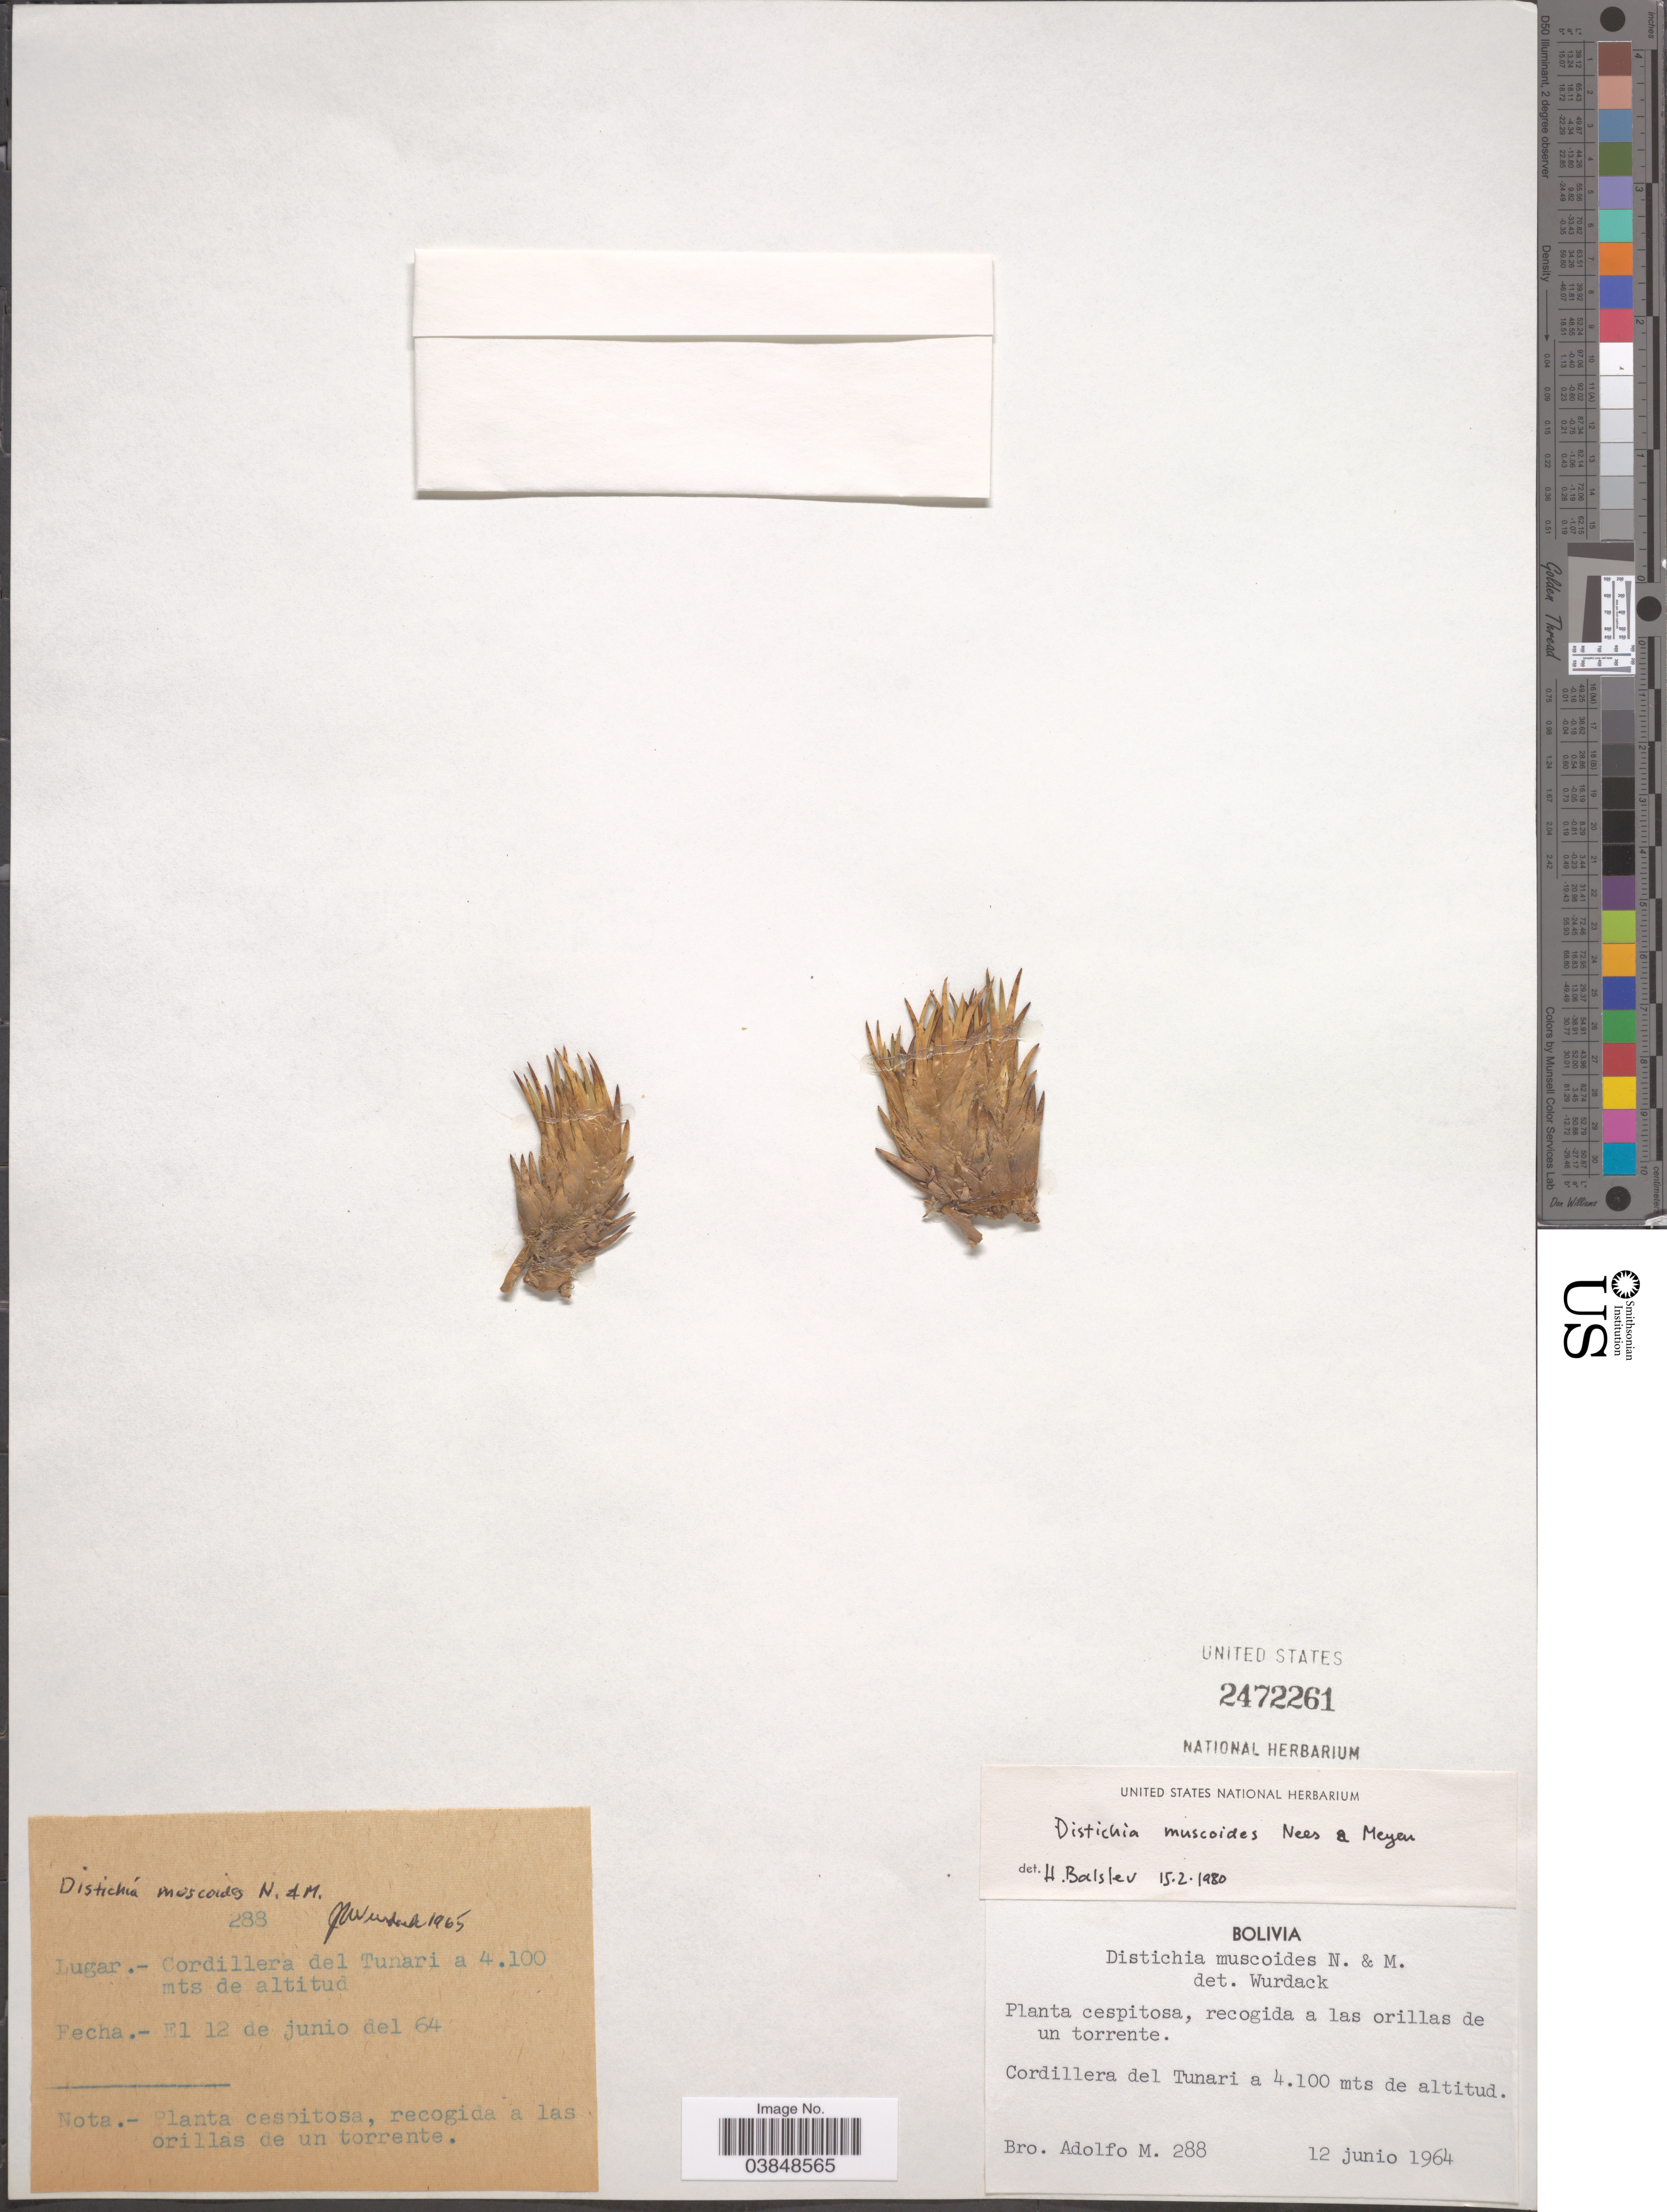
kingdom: Plantae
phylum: Tracheophyta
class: Liliopsida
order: Poales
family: Juncaceae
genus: Distichia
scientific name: Distichia muscoides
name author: Nees & Meyen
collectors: Bro. Adolfo M.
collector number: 288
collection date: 1964-06-12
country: Bolivia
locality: Cordillera del Tunari.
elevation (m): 4100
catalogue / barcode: US 2472261